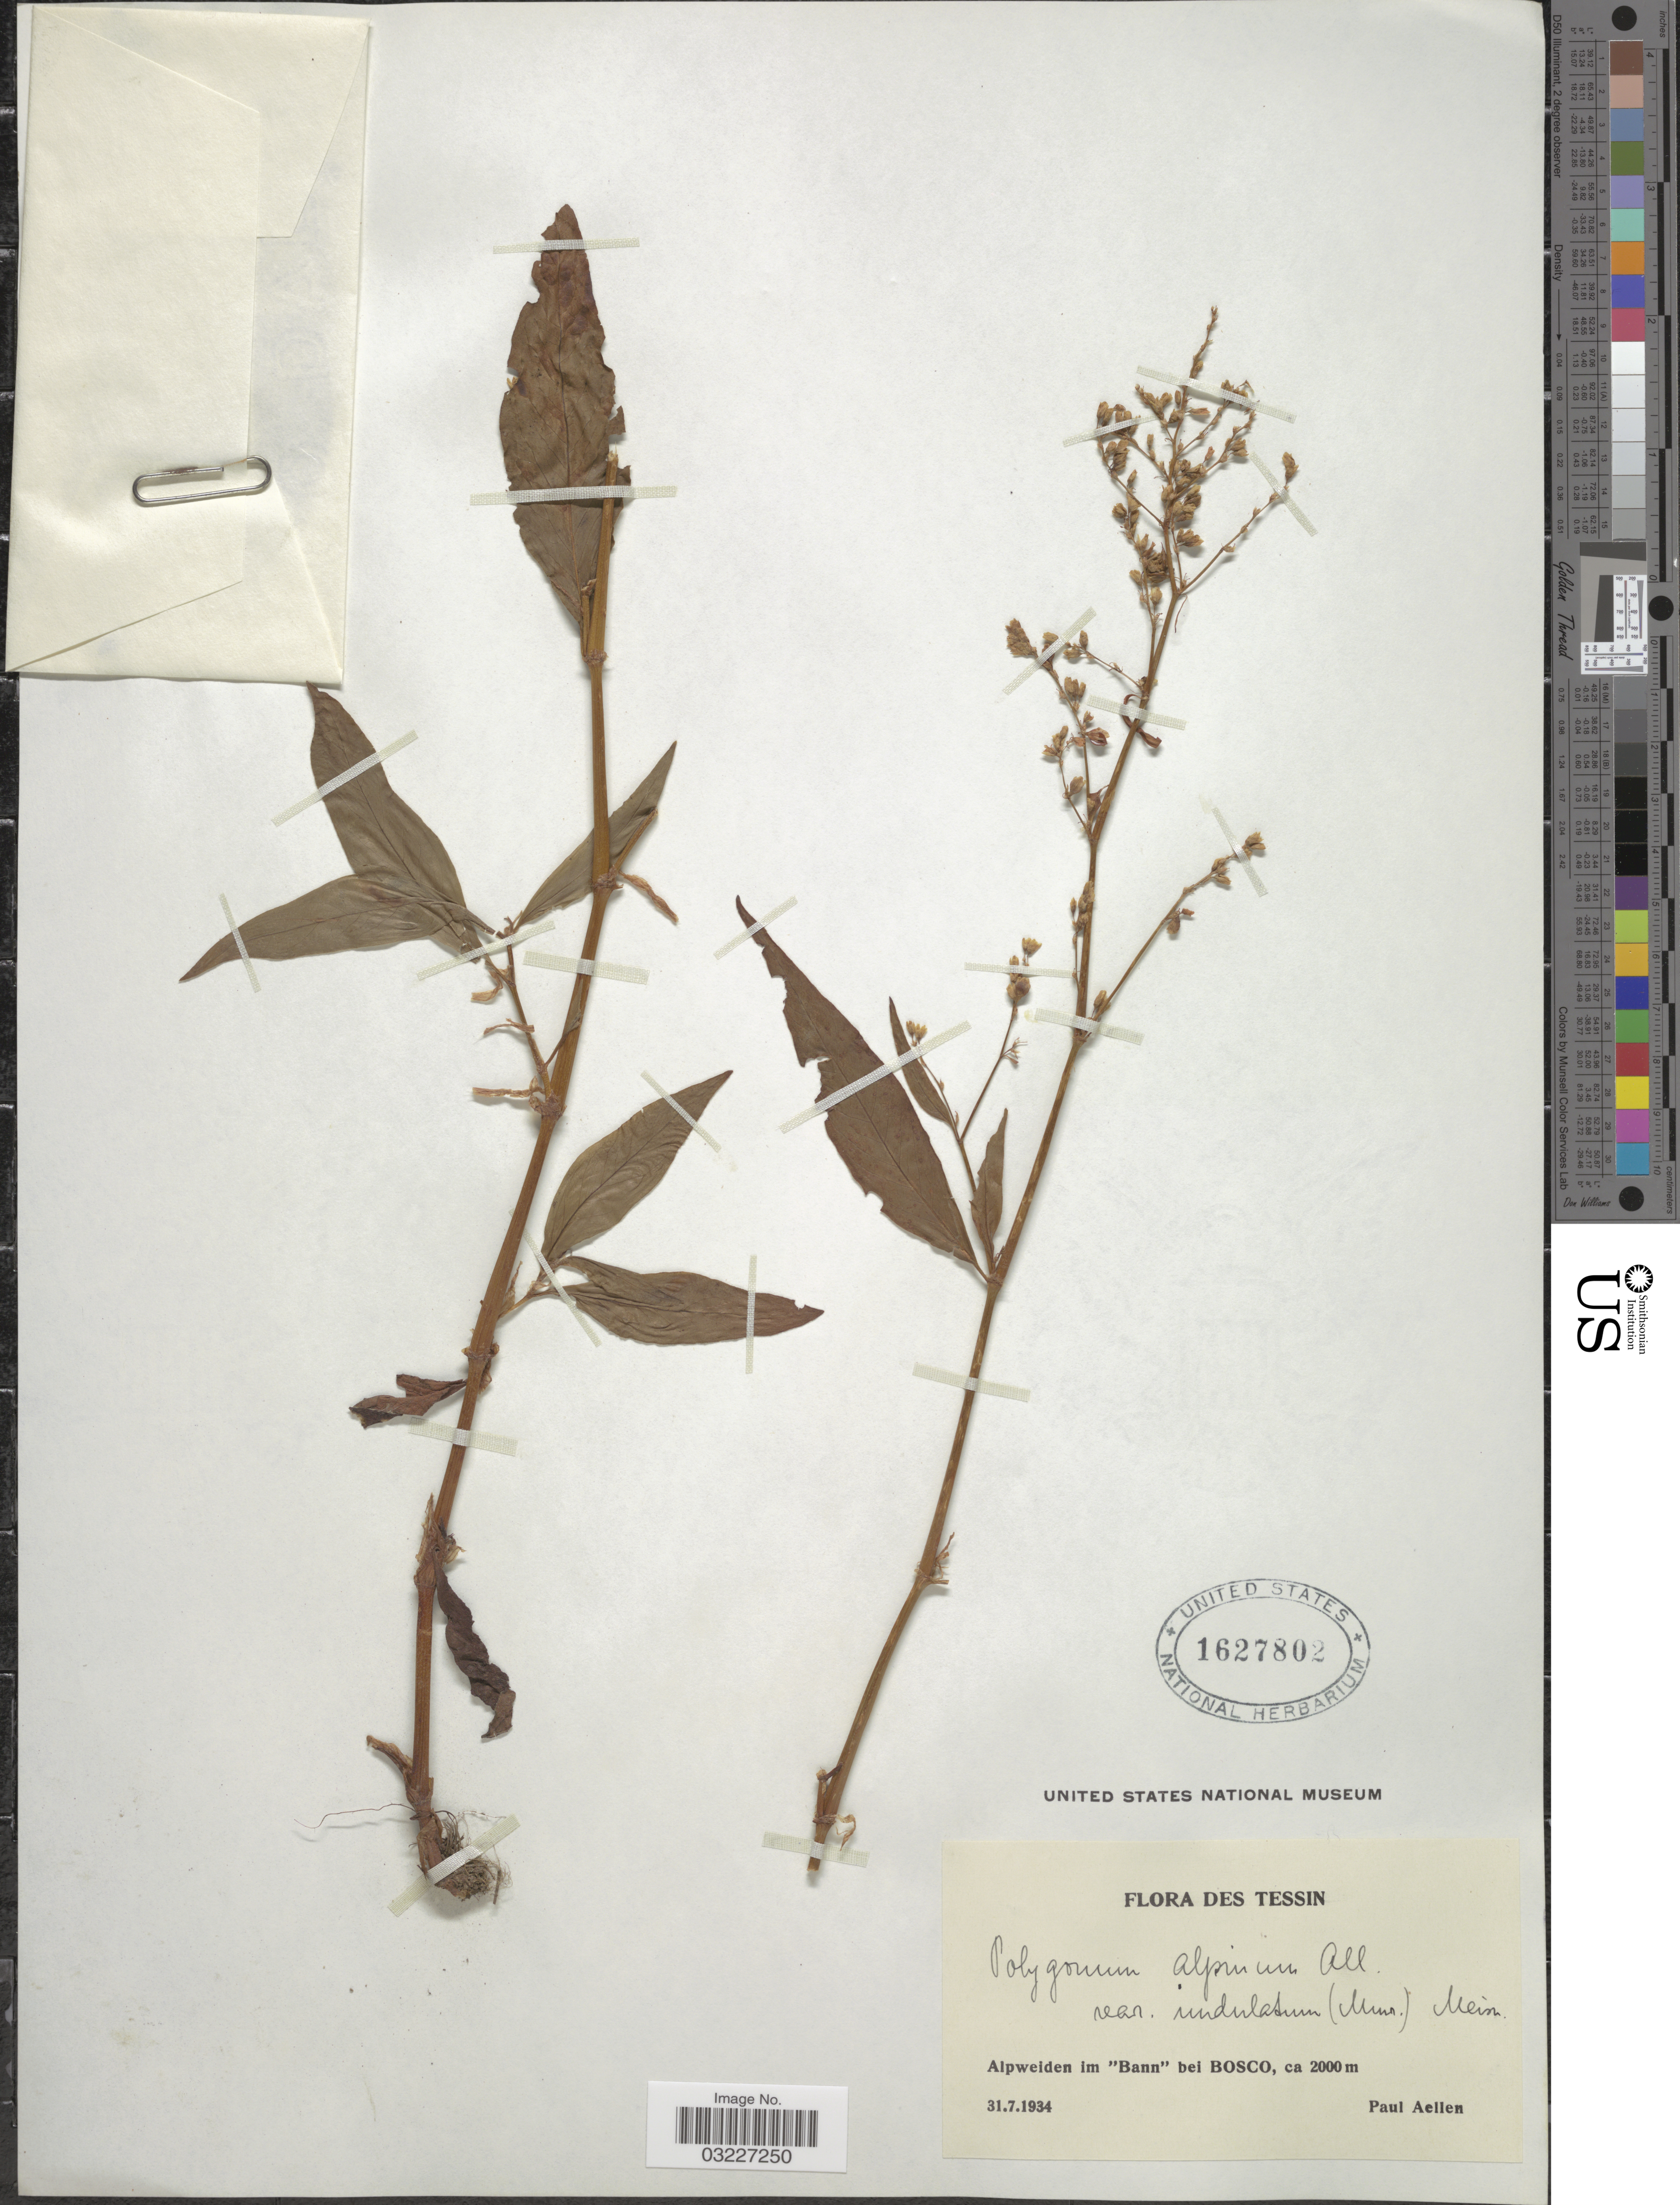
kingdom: Plantae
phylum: Tracheophyta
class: Magnoliopsida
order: Caryophyllales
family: Polygonaceae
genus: Koenigia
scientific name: Koenigia alpina var. alpina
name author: (All.) T.M. Schust. & Reveal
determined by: Strong, Mark T., (BOT), Smithsonian Institution - National Museum of Natural History (UNITED STATES)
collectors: P. Aellen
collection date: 1934-07-31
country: Switzerland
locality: Tessin. Alpweiden im "Bann" bei BOSCO.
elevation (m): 2000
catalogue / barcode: US 1627802